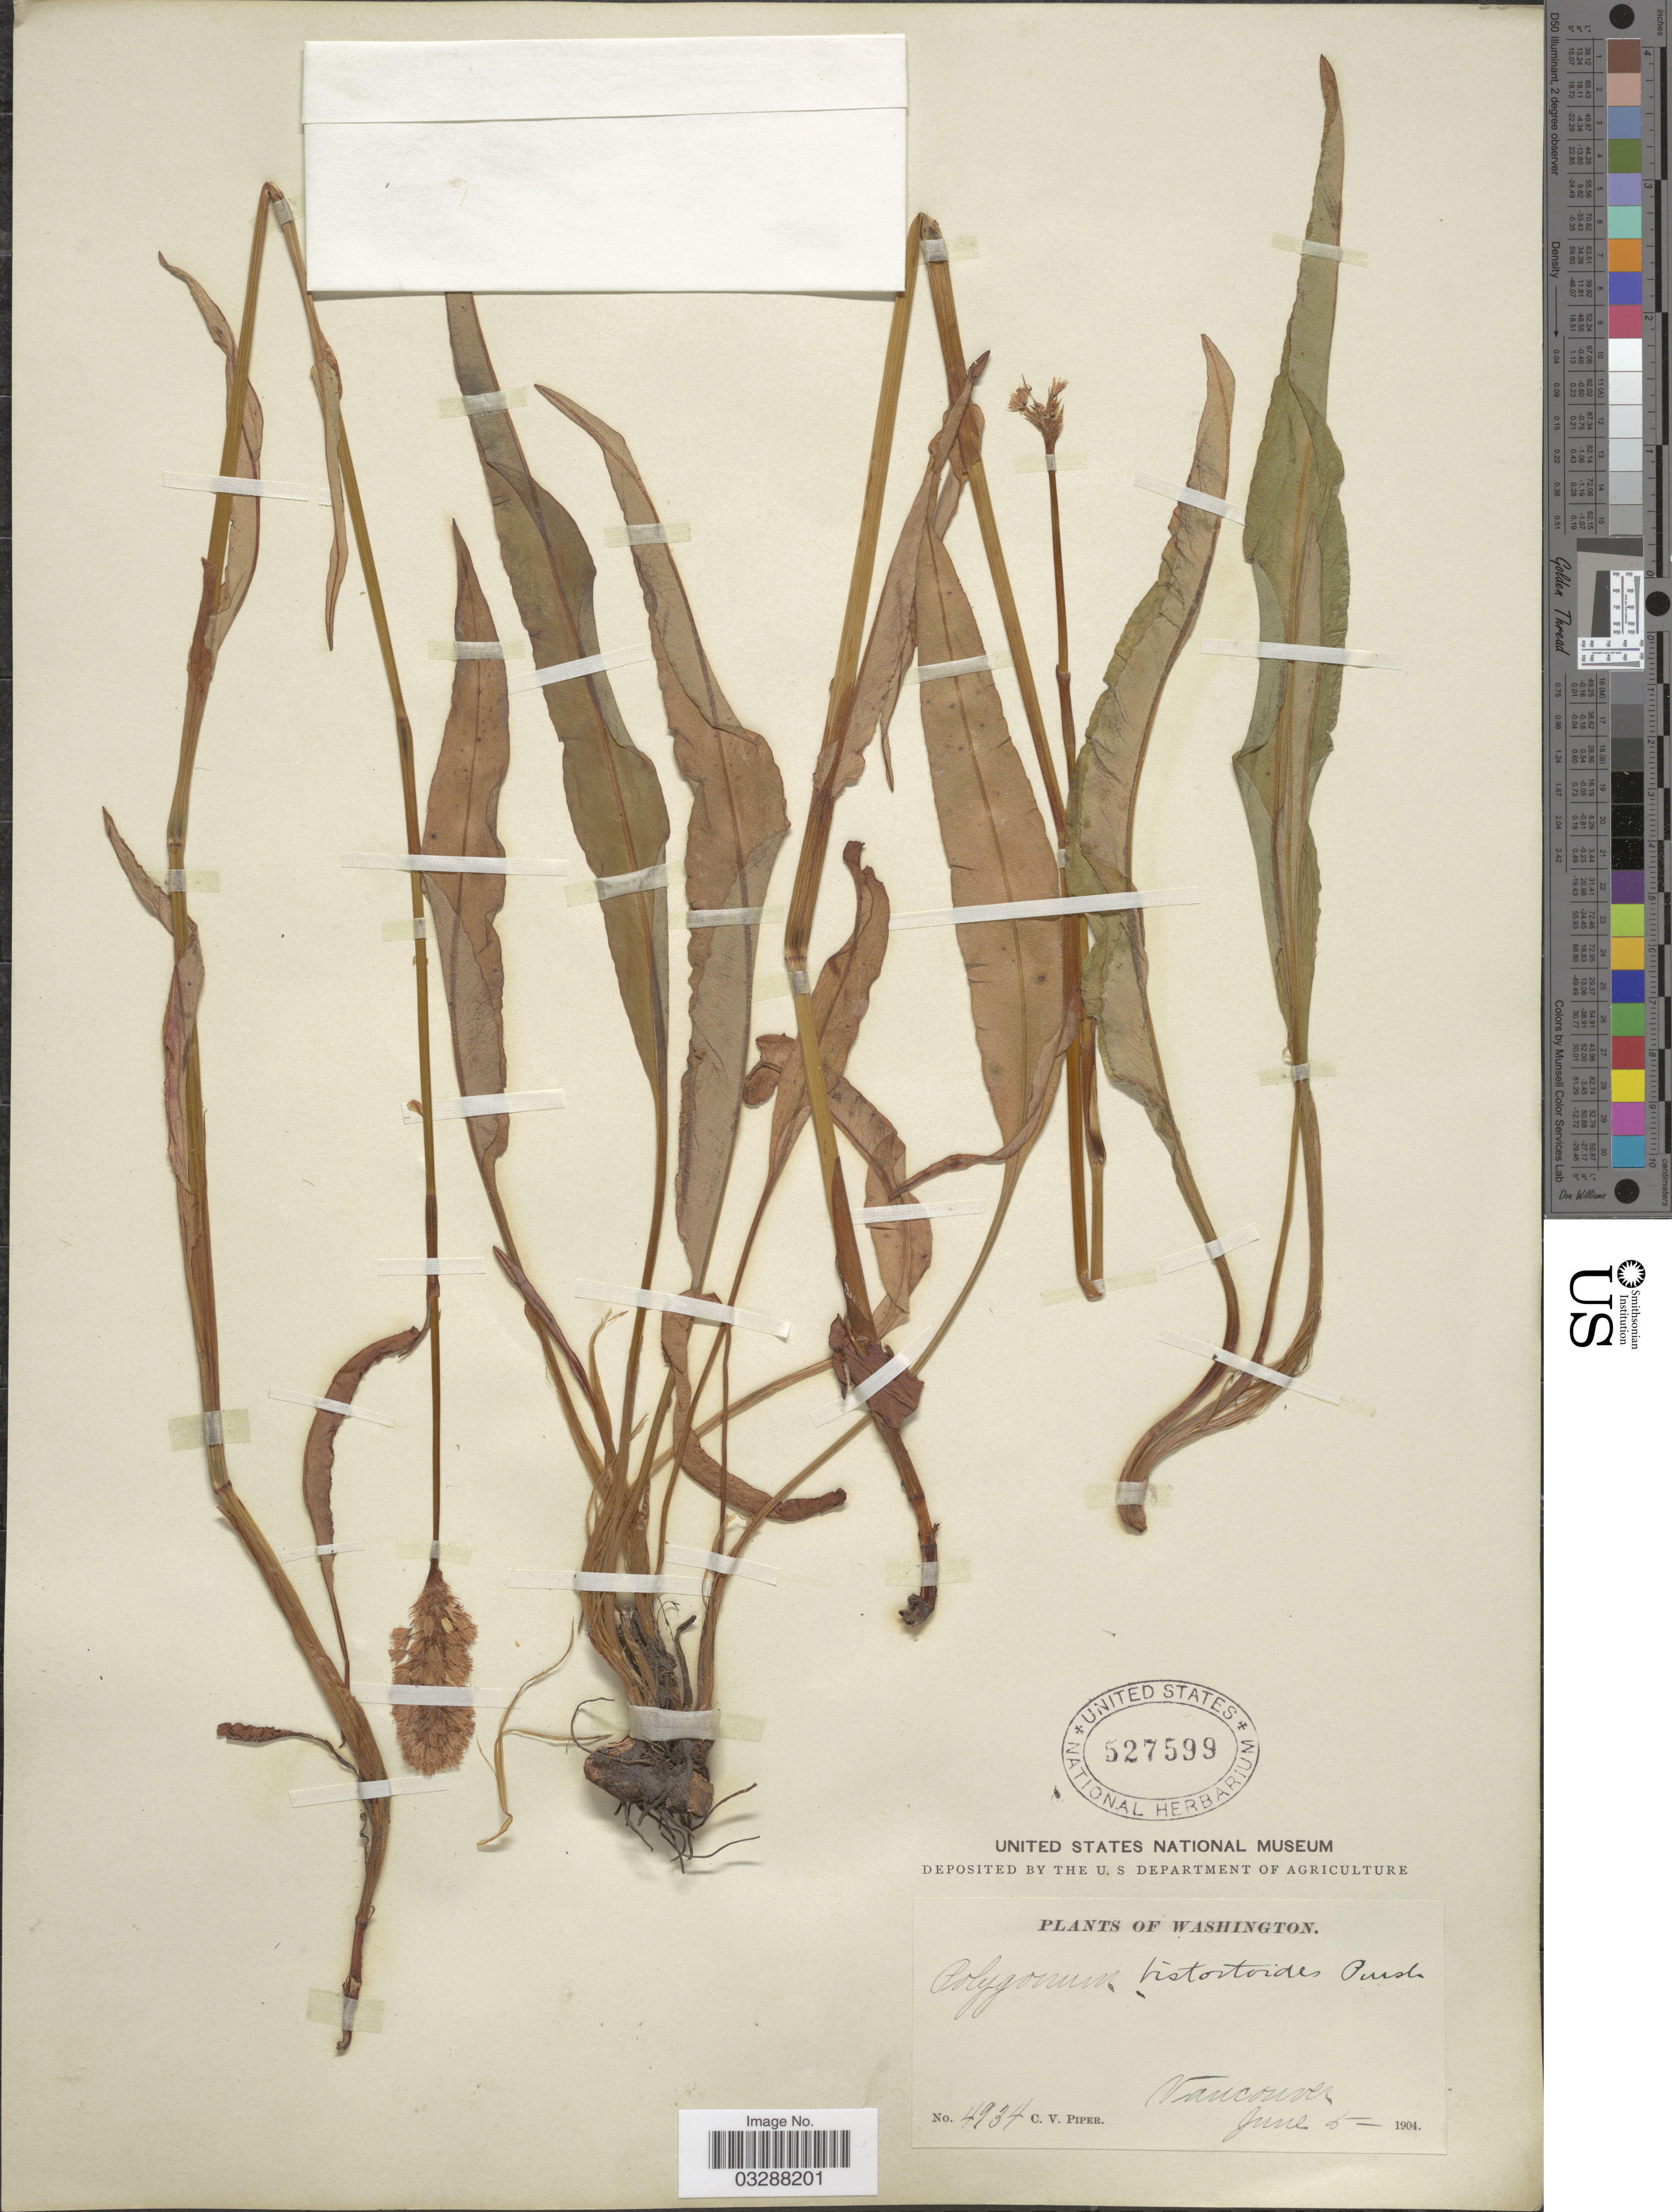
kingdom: Plantae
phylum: Tracheophyta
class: Magnoliopsida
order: Caryophyllales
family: Polygonaceae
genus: Bistorta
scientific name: Bistorta bistortoides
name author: (Pursh) Small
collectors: C. V. Piper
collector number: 4934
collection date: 1904-06-05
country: United States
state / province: Washington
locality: Vancouver.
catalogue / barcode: US 527599